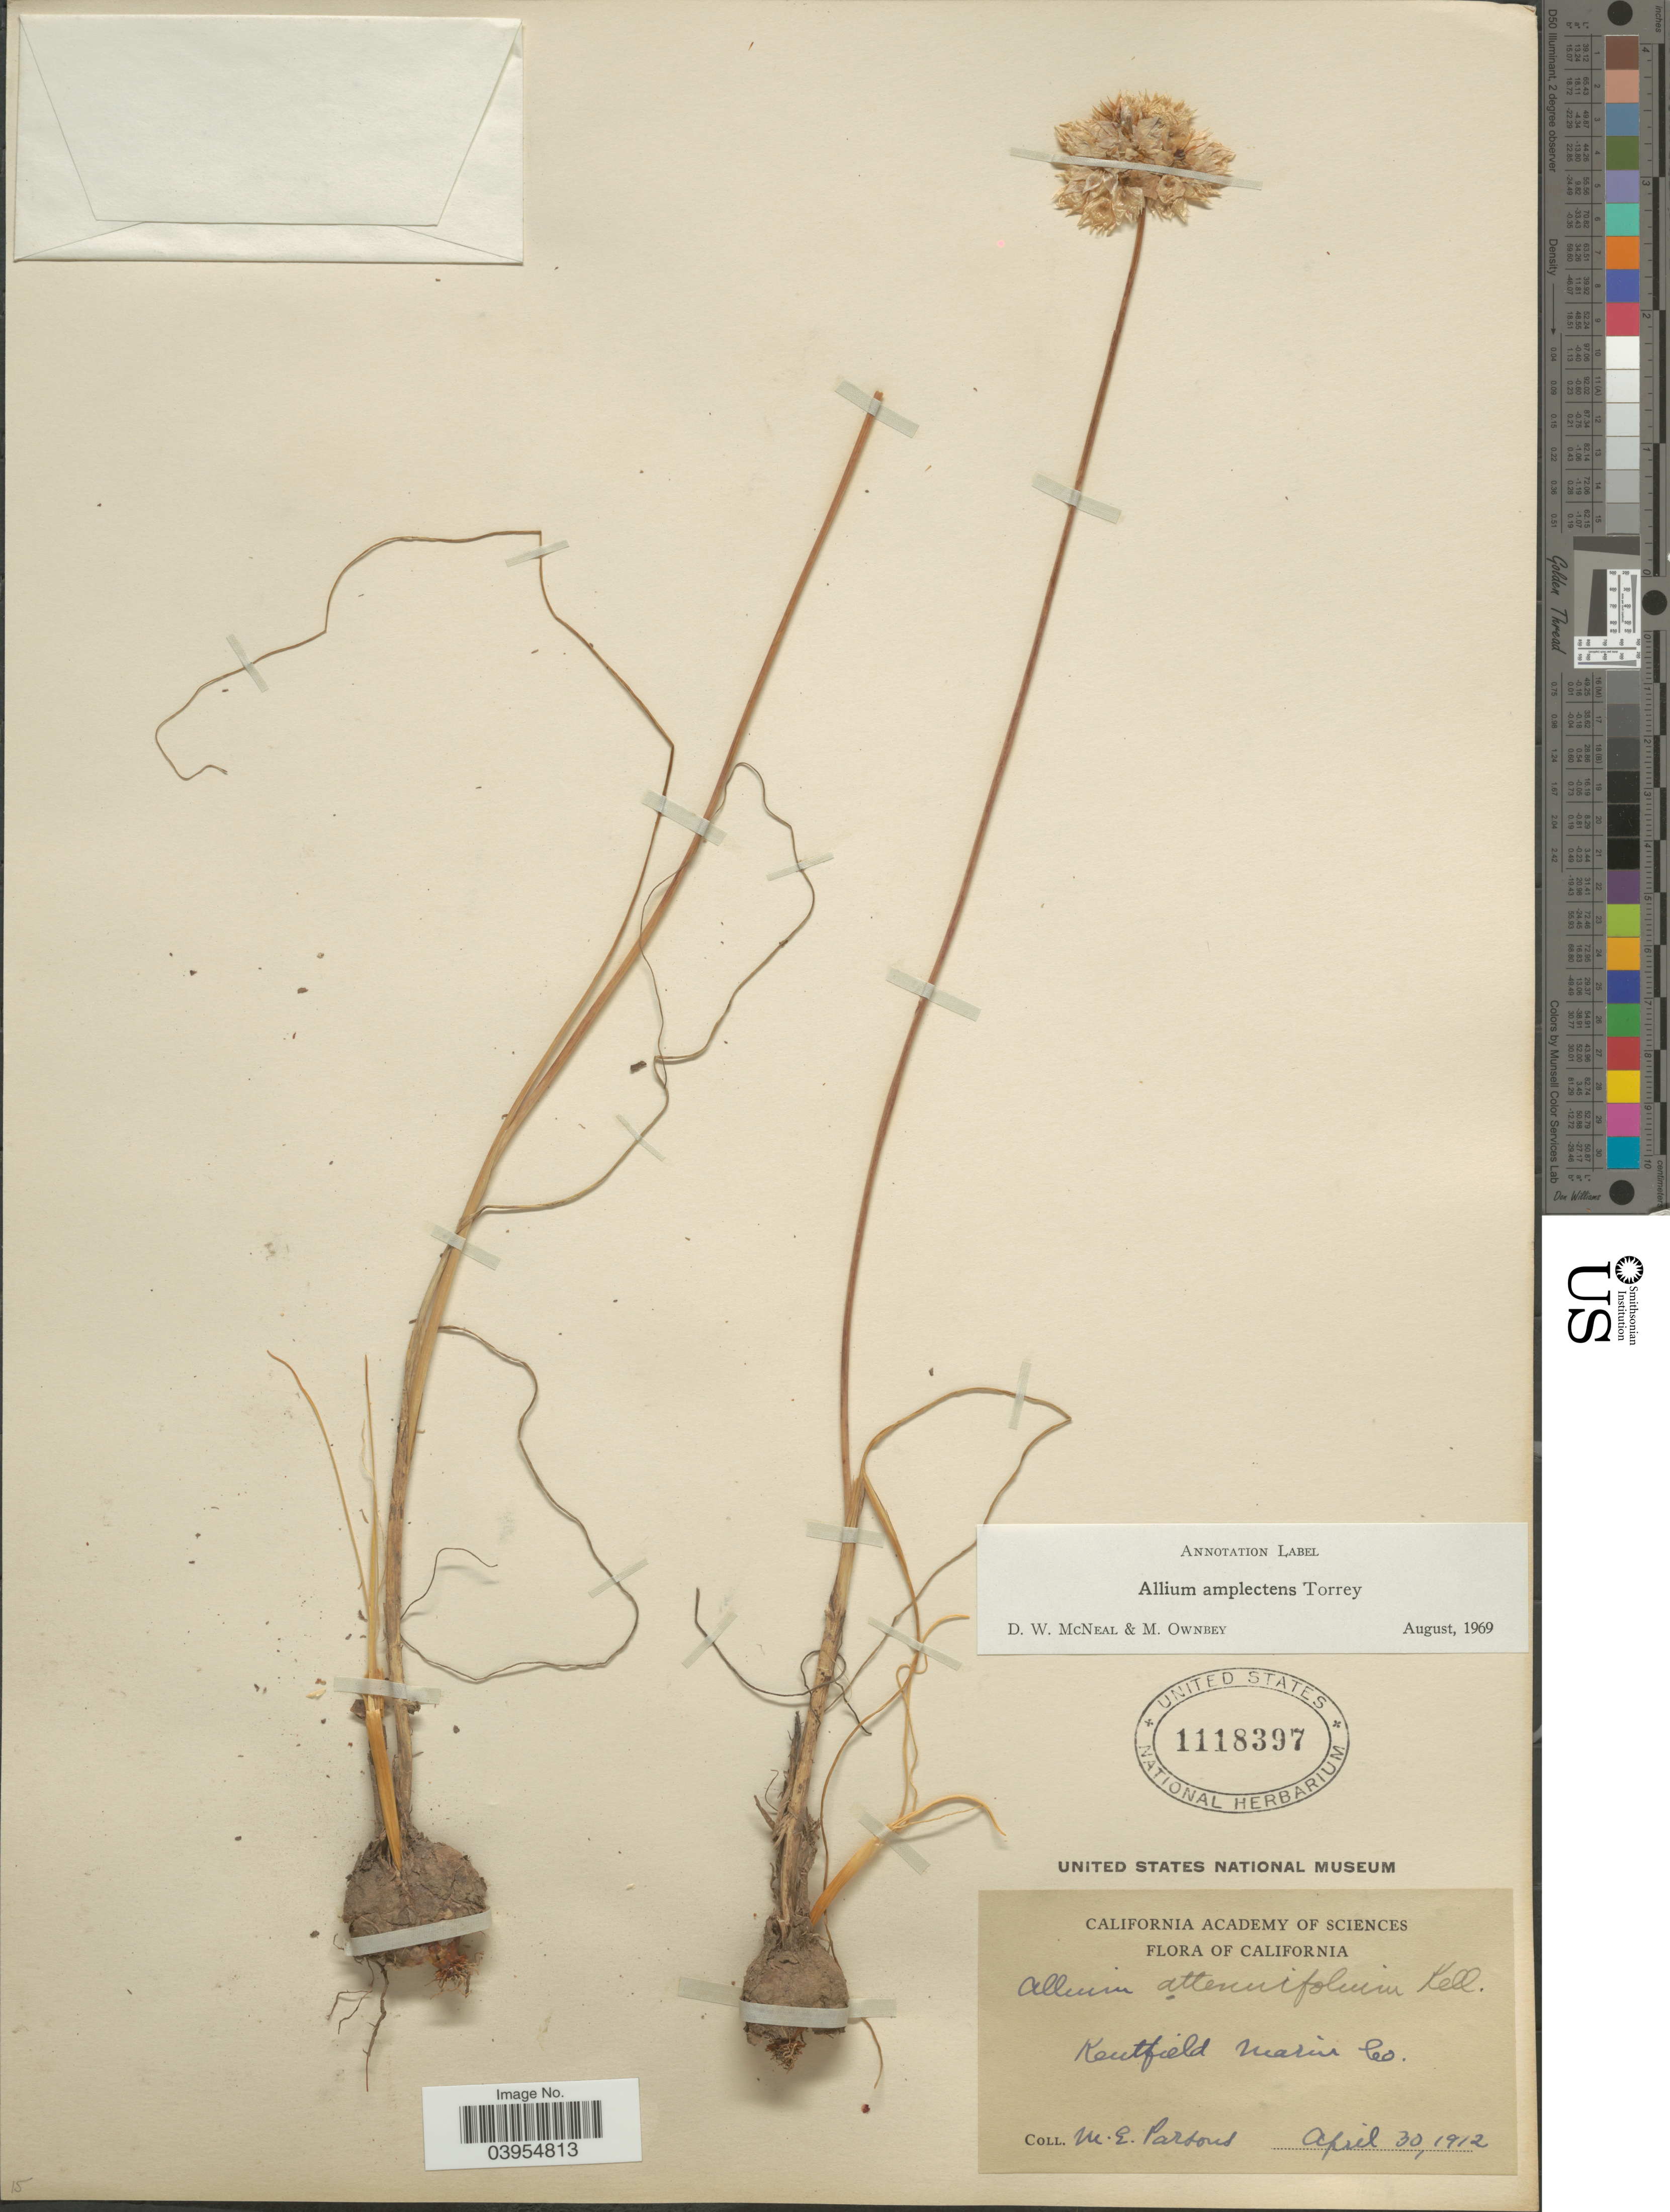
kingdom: Plantae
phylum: Tracheophyta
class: Liliopsida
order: Asparagales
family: Amaryllidaceae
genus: Allium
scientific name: Allium amplectens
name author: Torr.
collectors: M. Parsons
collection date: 1912-04-30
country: United States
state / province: California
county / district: Marin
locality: Kentfielt Marin Co.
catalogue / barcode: US 1118397